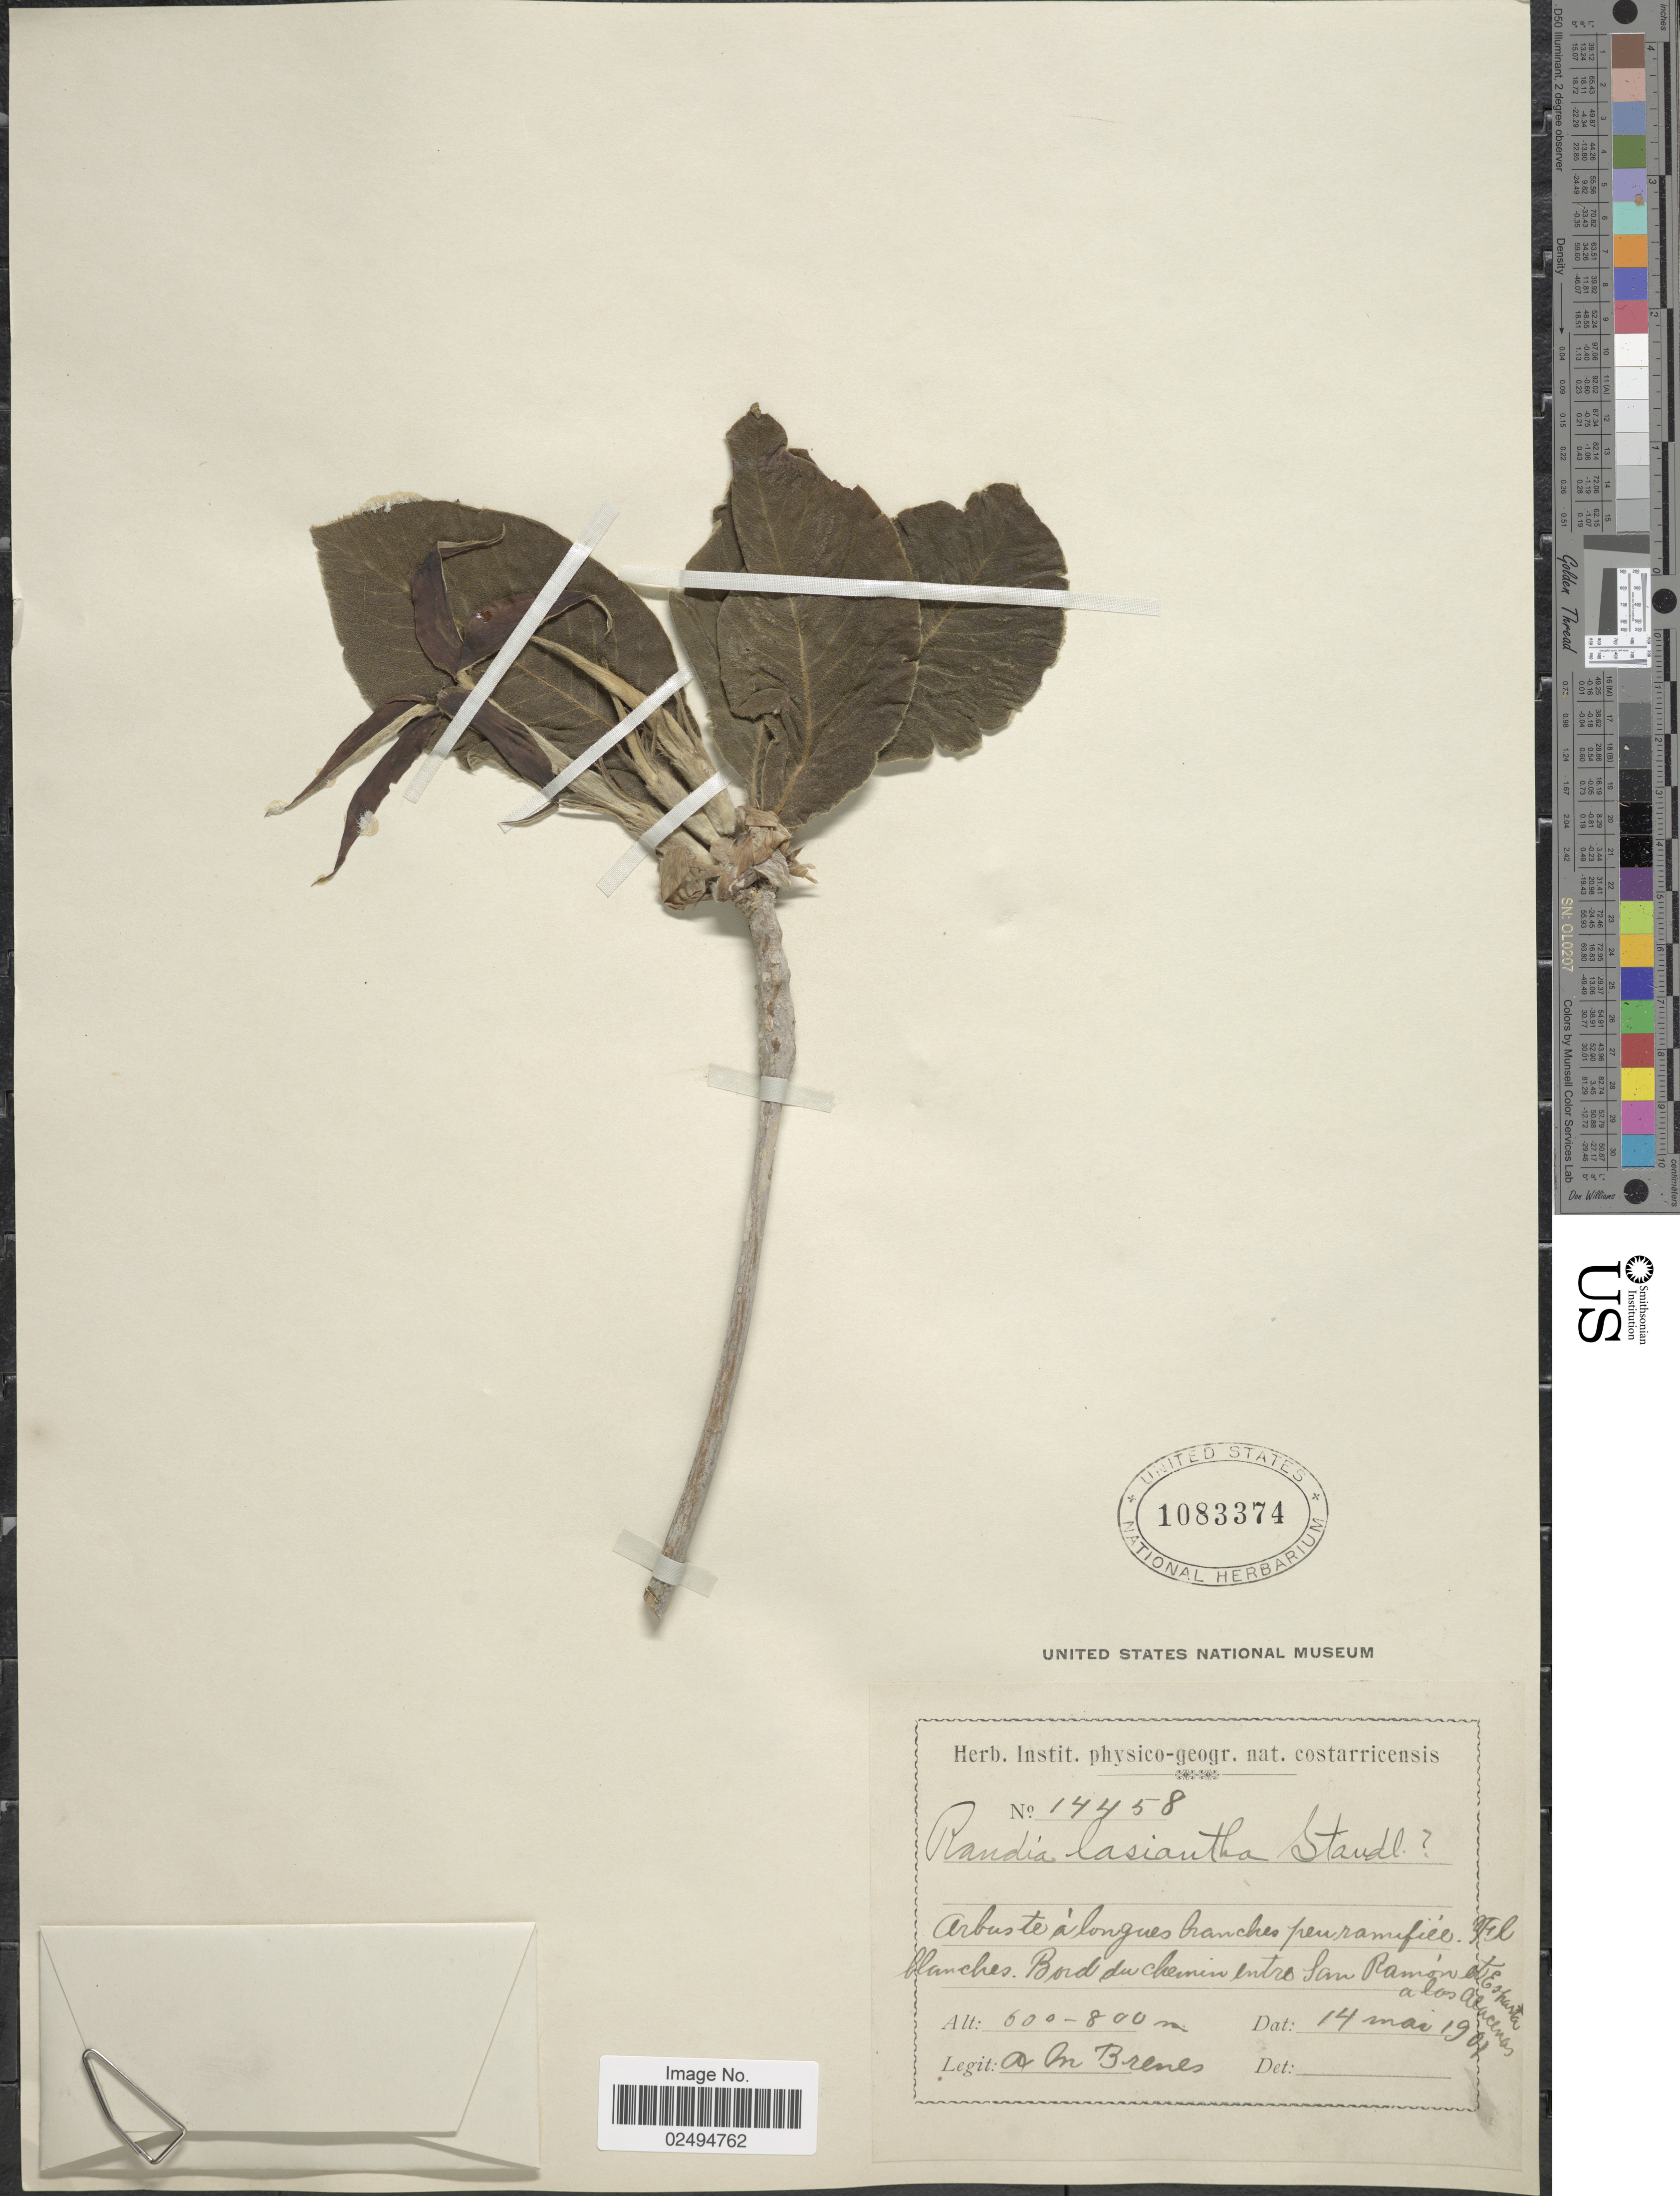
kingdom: Plantae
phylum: Tracheophyta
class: Magnoliopsida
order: Gentianales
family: Rubiaceae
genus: Randia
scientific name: Randia lasiantha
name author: (Standl.) Standl.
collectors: A. Brenes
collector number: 14458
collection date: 1901-05-14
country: Costa Rica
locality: Bord du chemin entre San Ramón et Esparta à los Alacenas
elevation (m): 600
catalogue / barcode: US 1083374